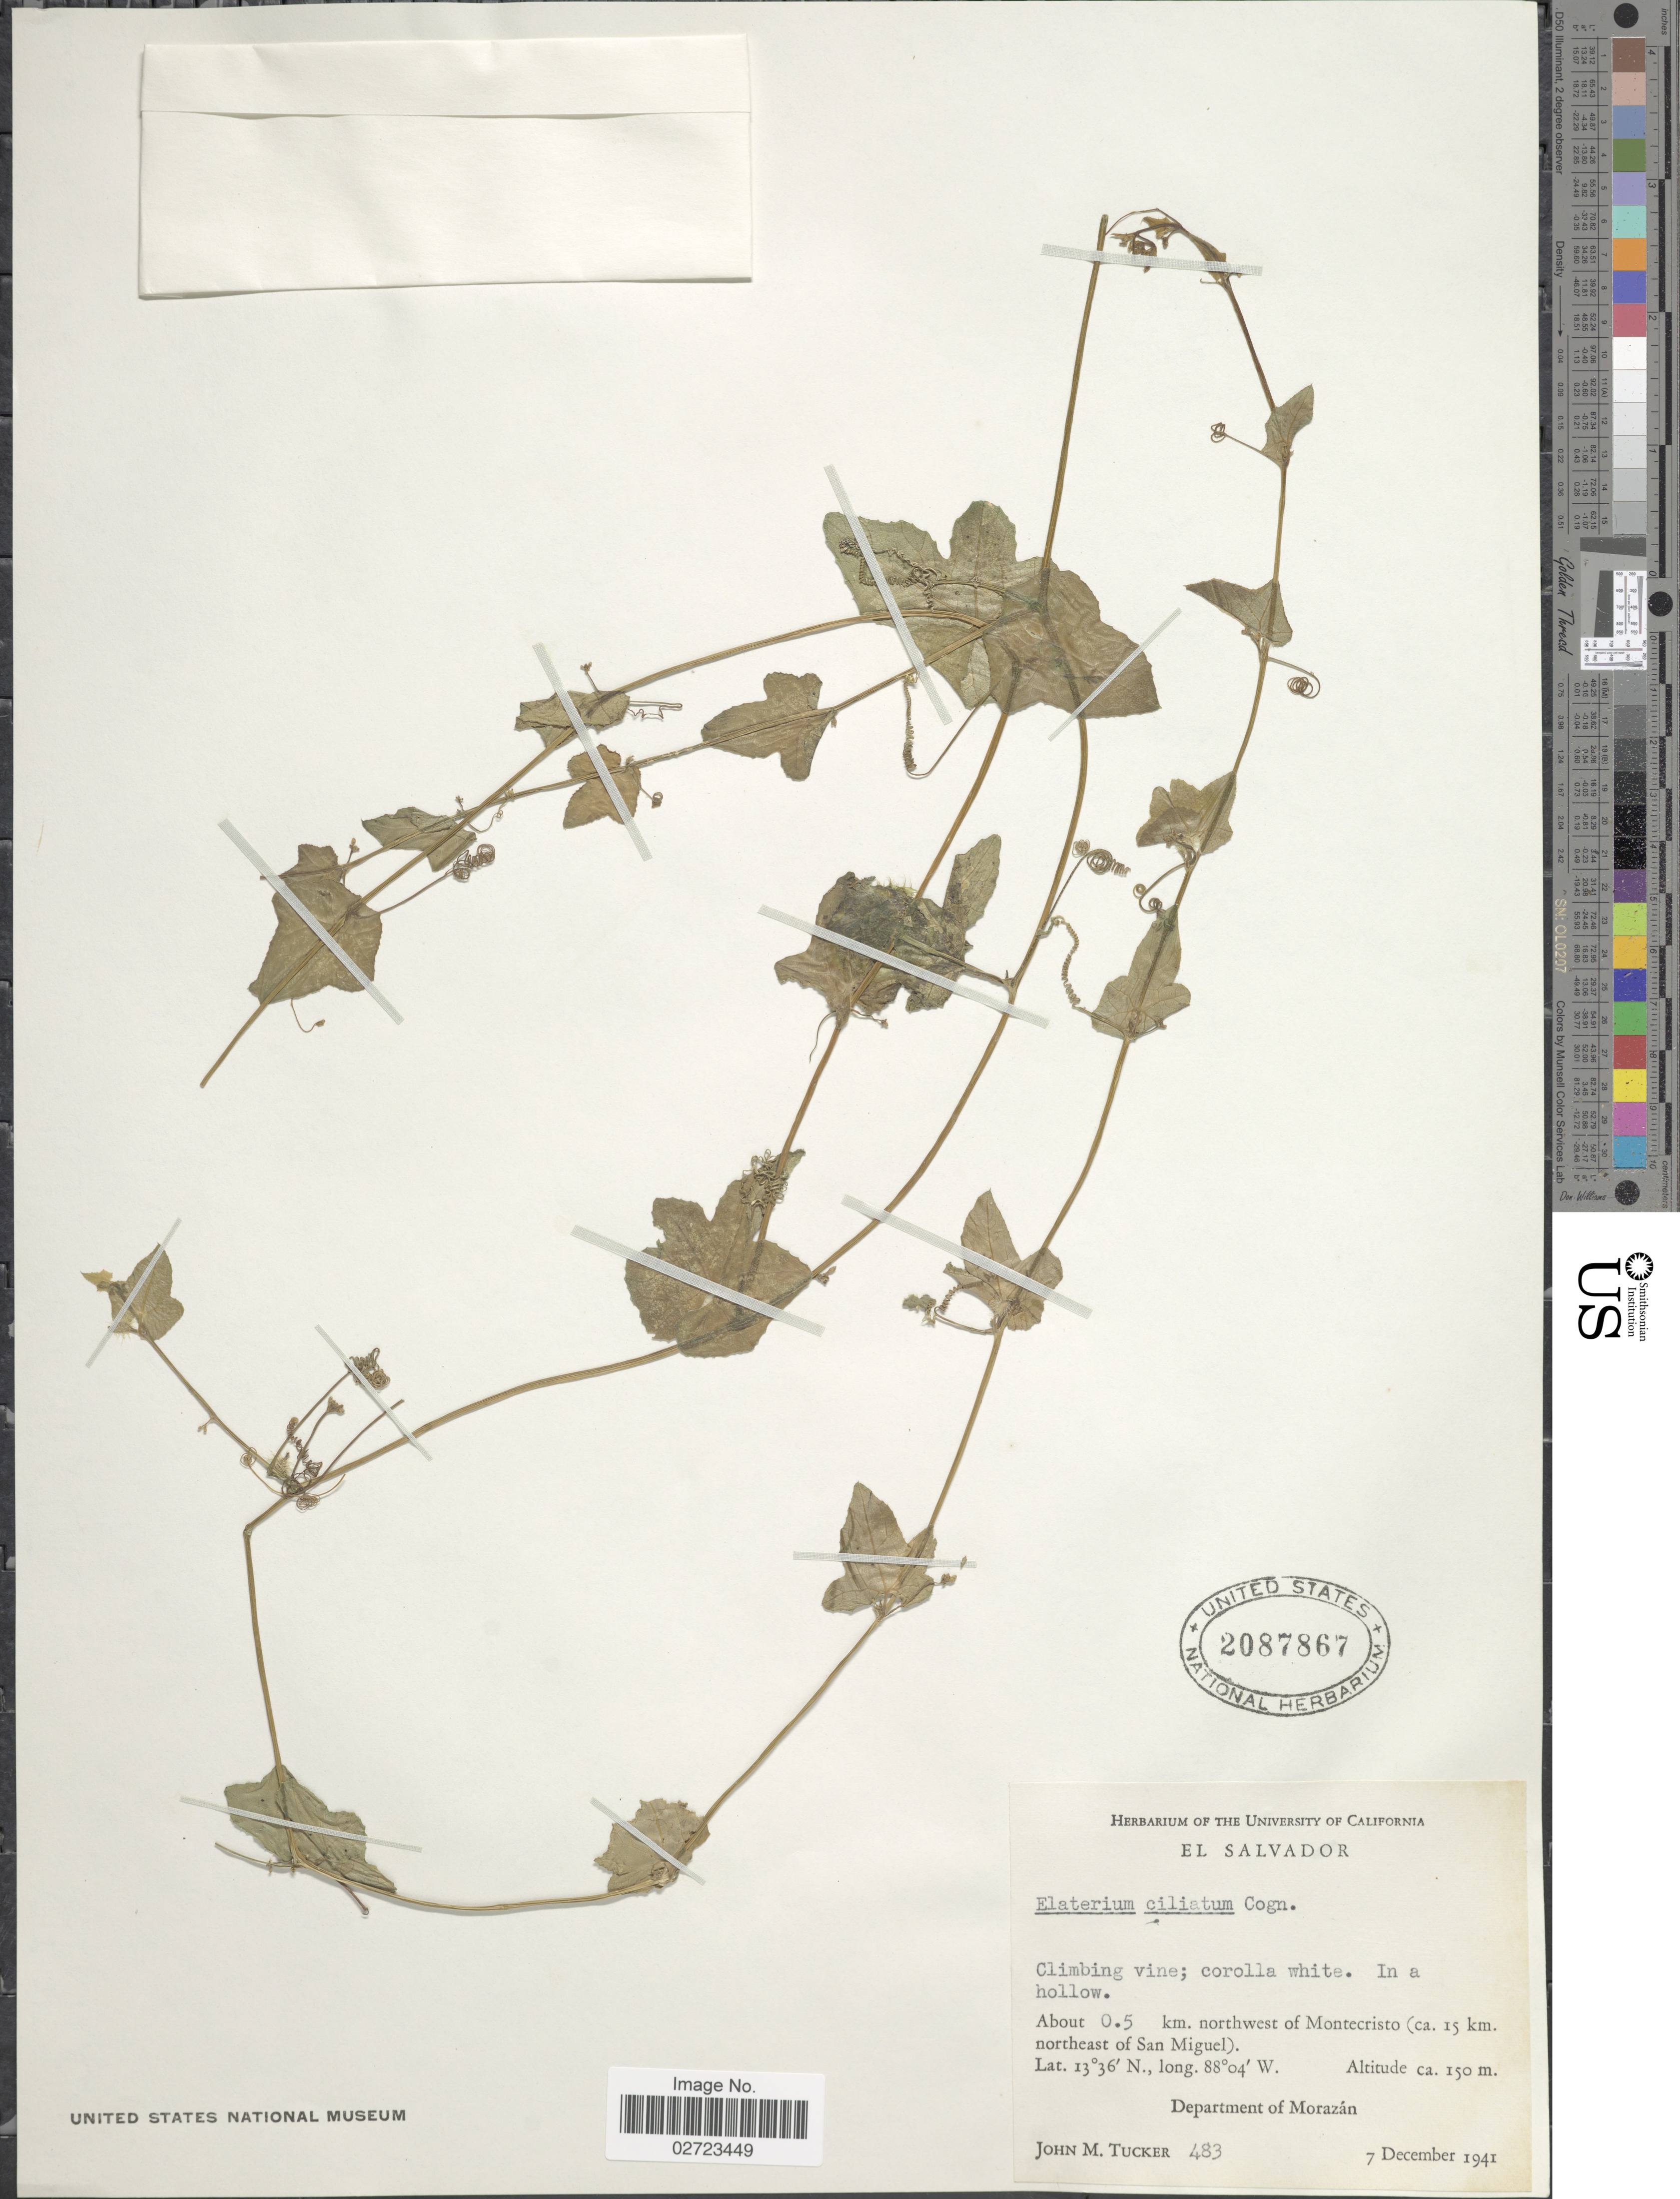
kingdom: Plantae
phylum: Tracheophyta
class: Magnoliopsida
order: Cucurbitales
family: Cucurbitaceae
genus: Cyclanthera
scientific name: Cyclanthera carthagenensis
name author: (Jacq.) H. Schaef. & S.S. Renner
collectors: J. M. Tucker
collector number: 483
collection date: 1941-12-07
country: El Salvador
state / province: Morazan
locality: In a hollow, about 0.5 km. northwest of Montecristo (ca. 15 km. northeast of San Miguel).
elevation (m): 150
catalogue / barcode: US 2087867